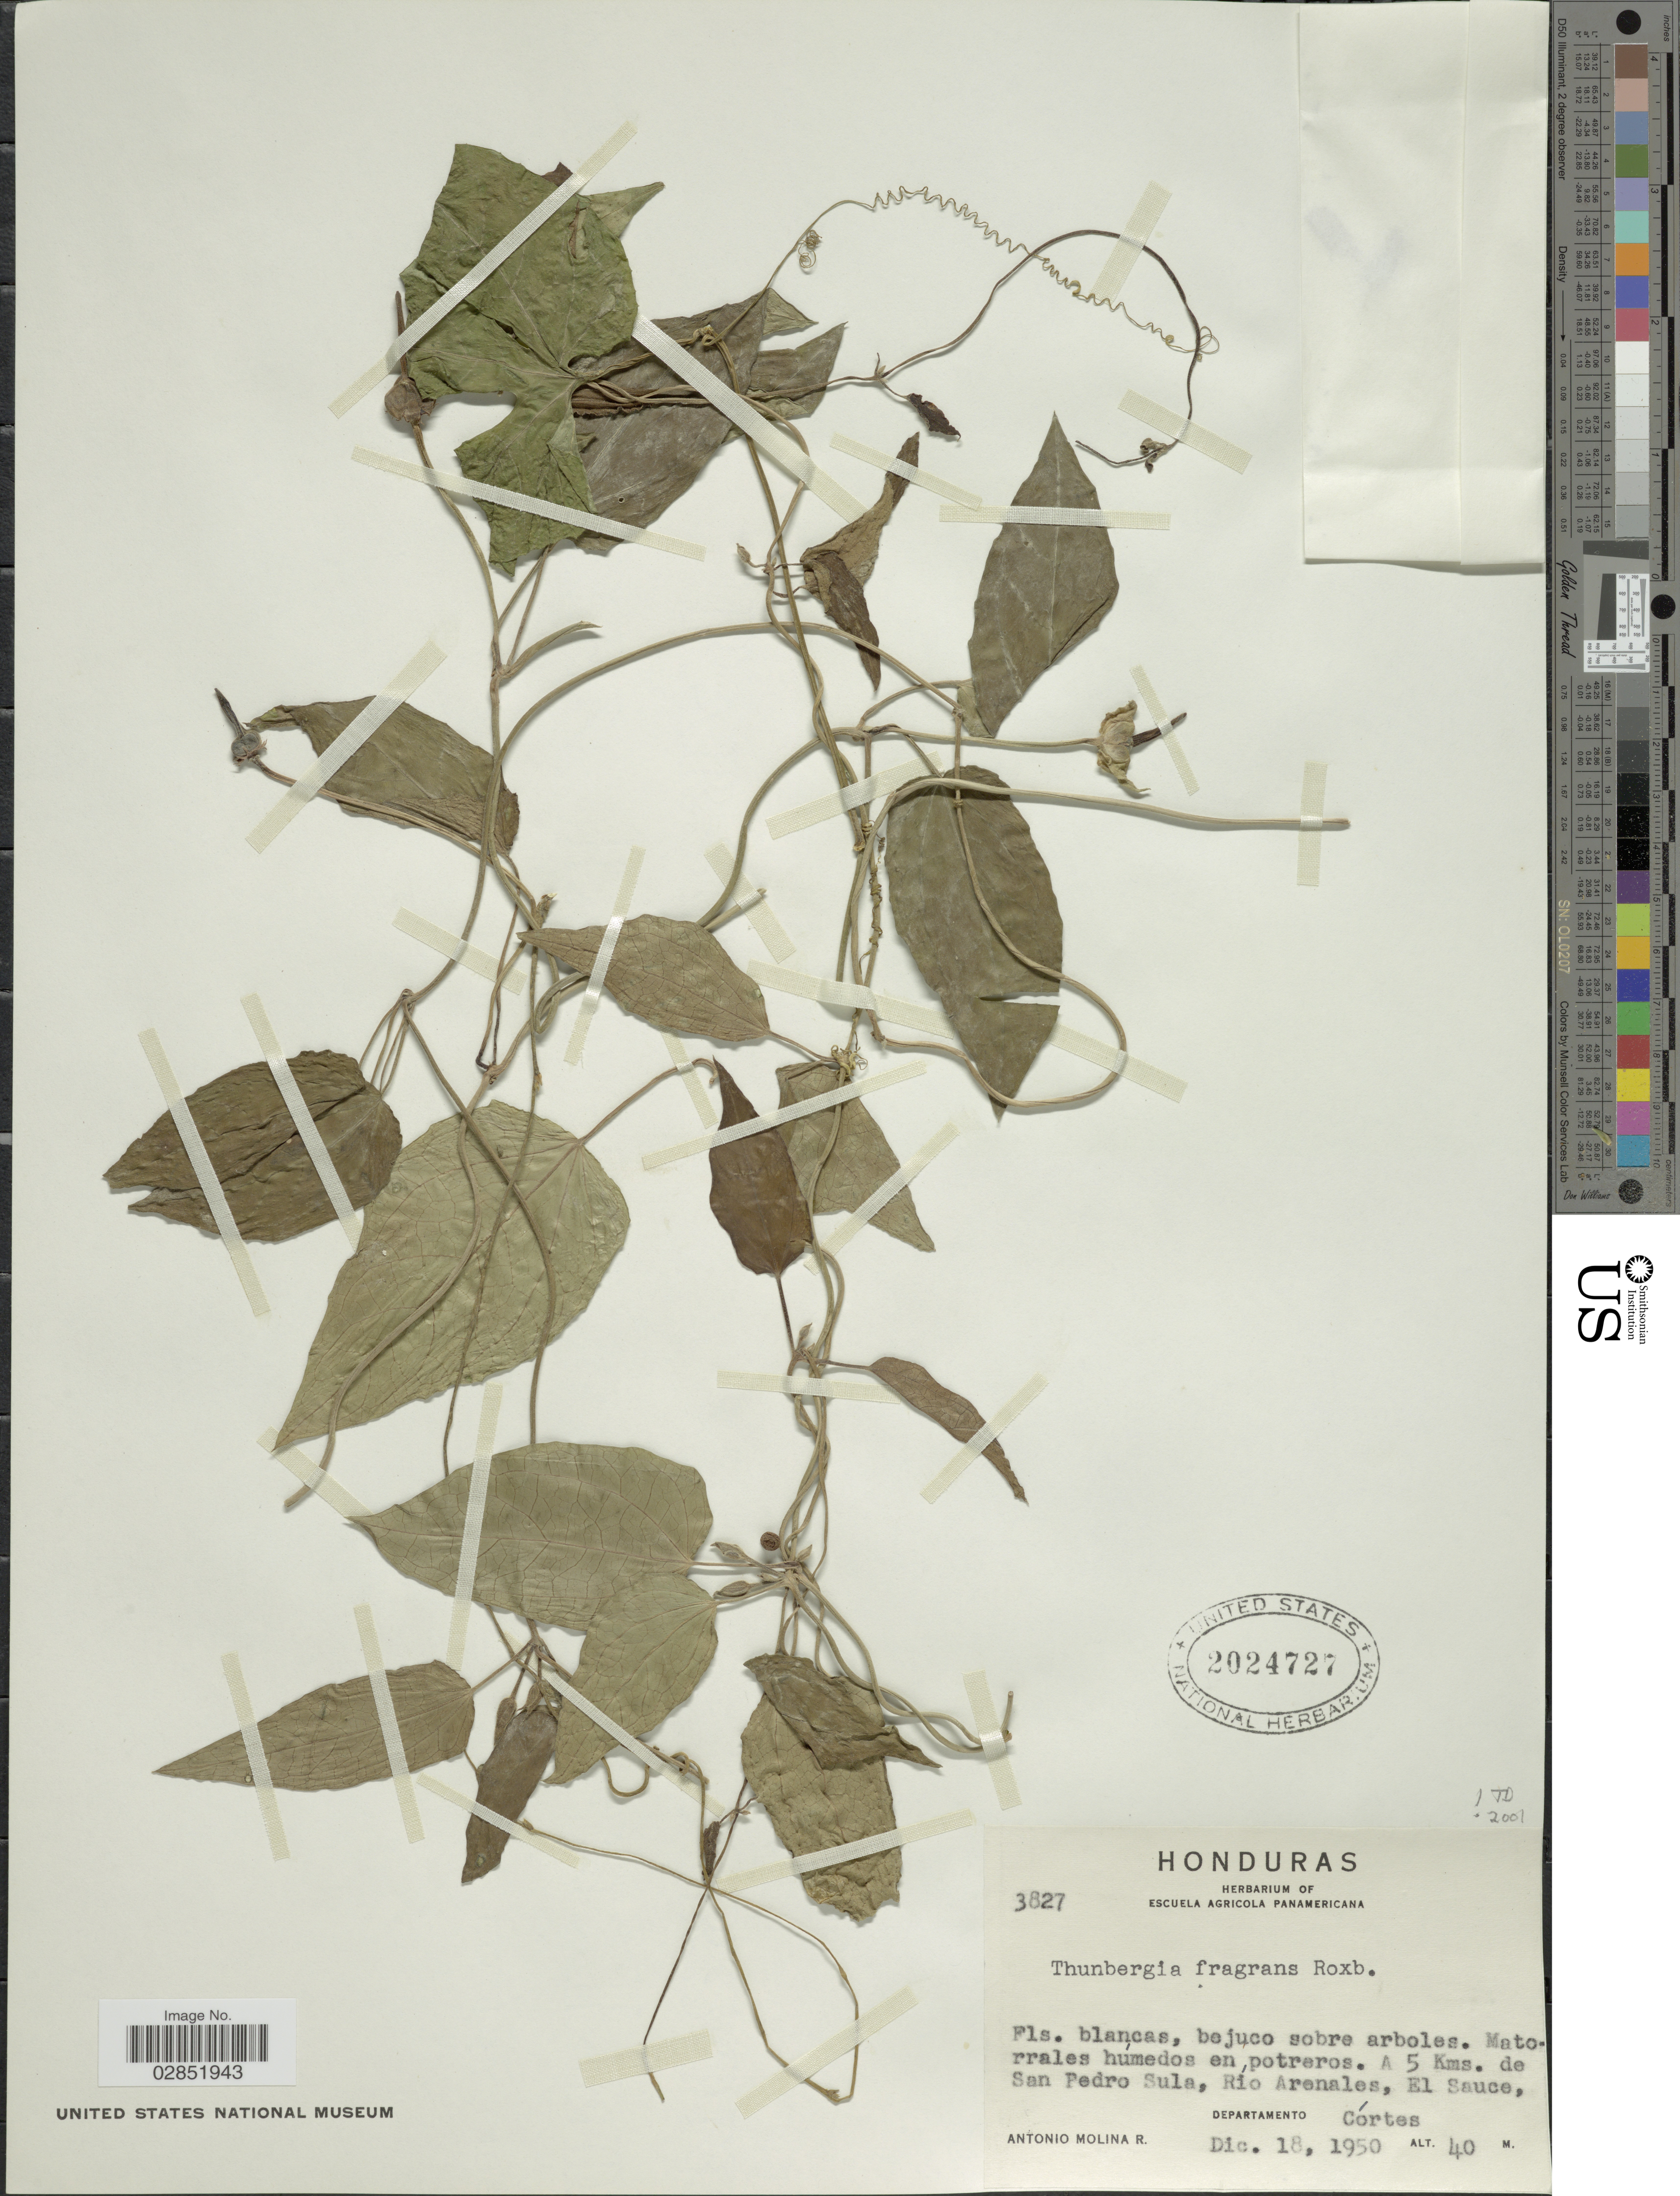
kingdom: Plantae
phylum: Tracheophyta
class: Magnoliopsida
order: Lamiales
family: Acanthaceae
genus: Thunbergia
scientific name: Thunbergia fragrans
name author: Roxb.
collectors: A. Molina R.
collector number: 3827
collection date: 1950-12-18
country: Honduras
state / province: Cortés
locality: A 5 Kms. de San Pedro Sula, Rio Arenales, El Sauce, departamento Córtes.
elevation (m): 40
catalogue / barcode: US 2024727